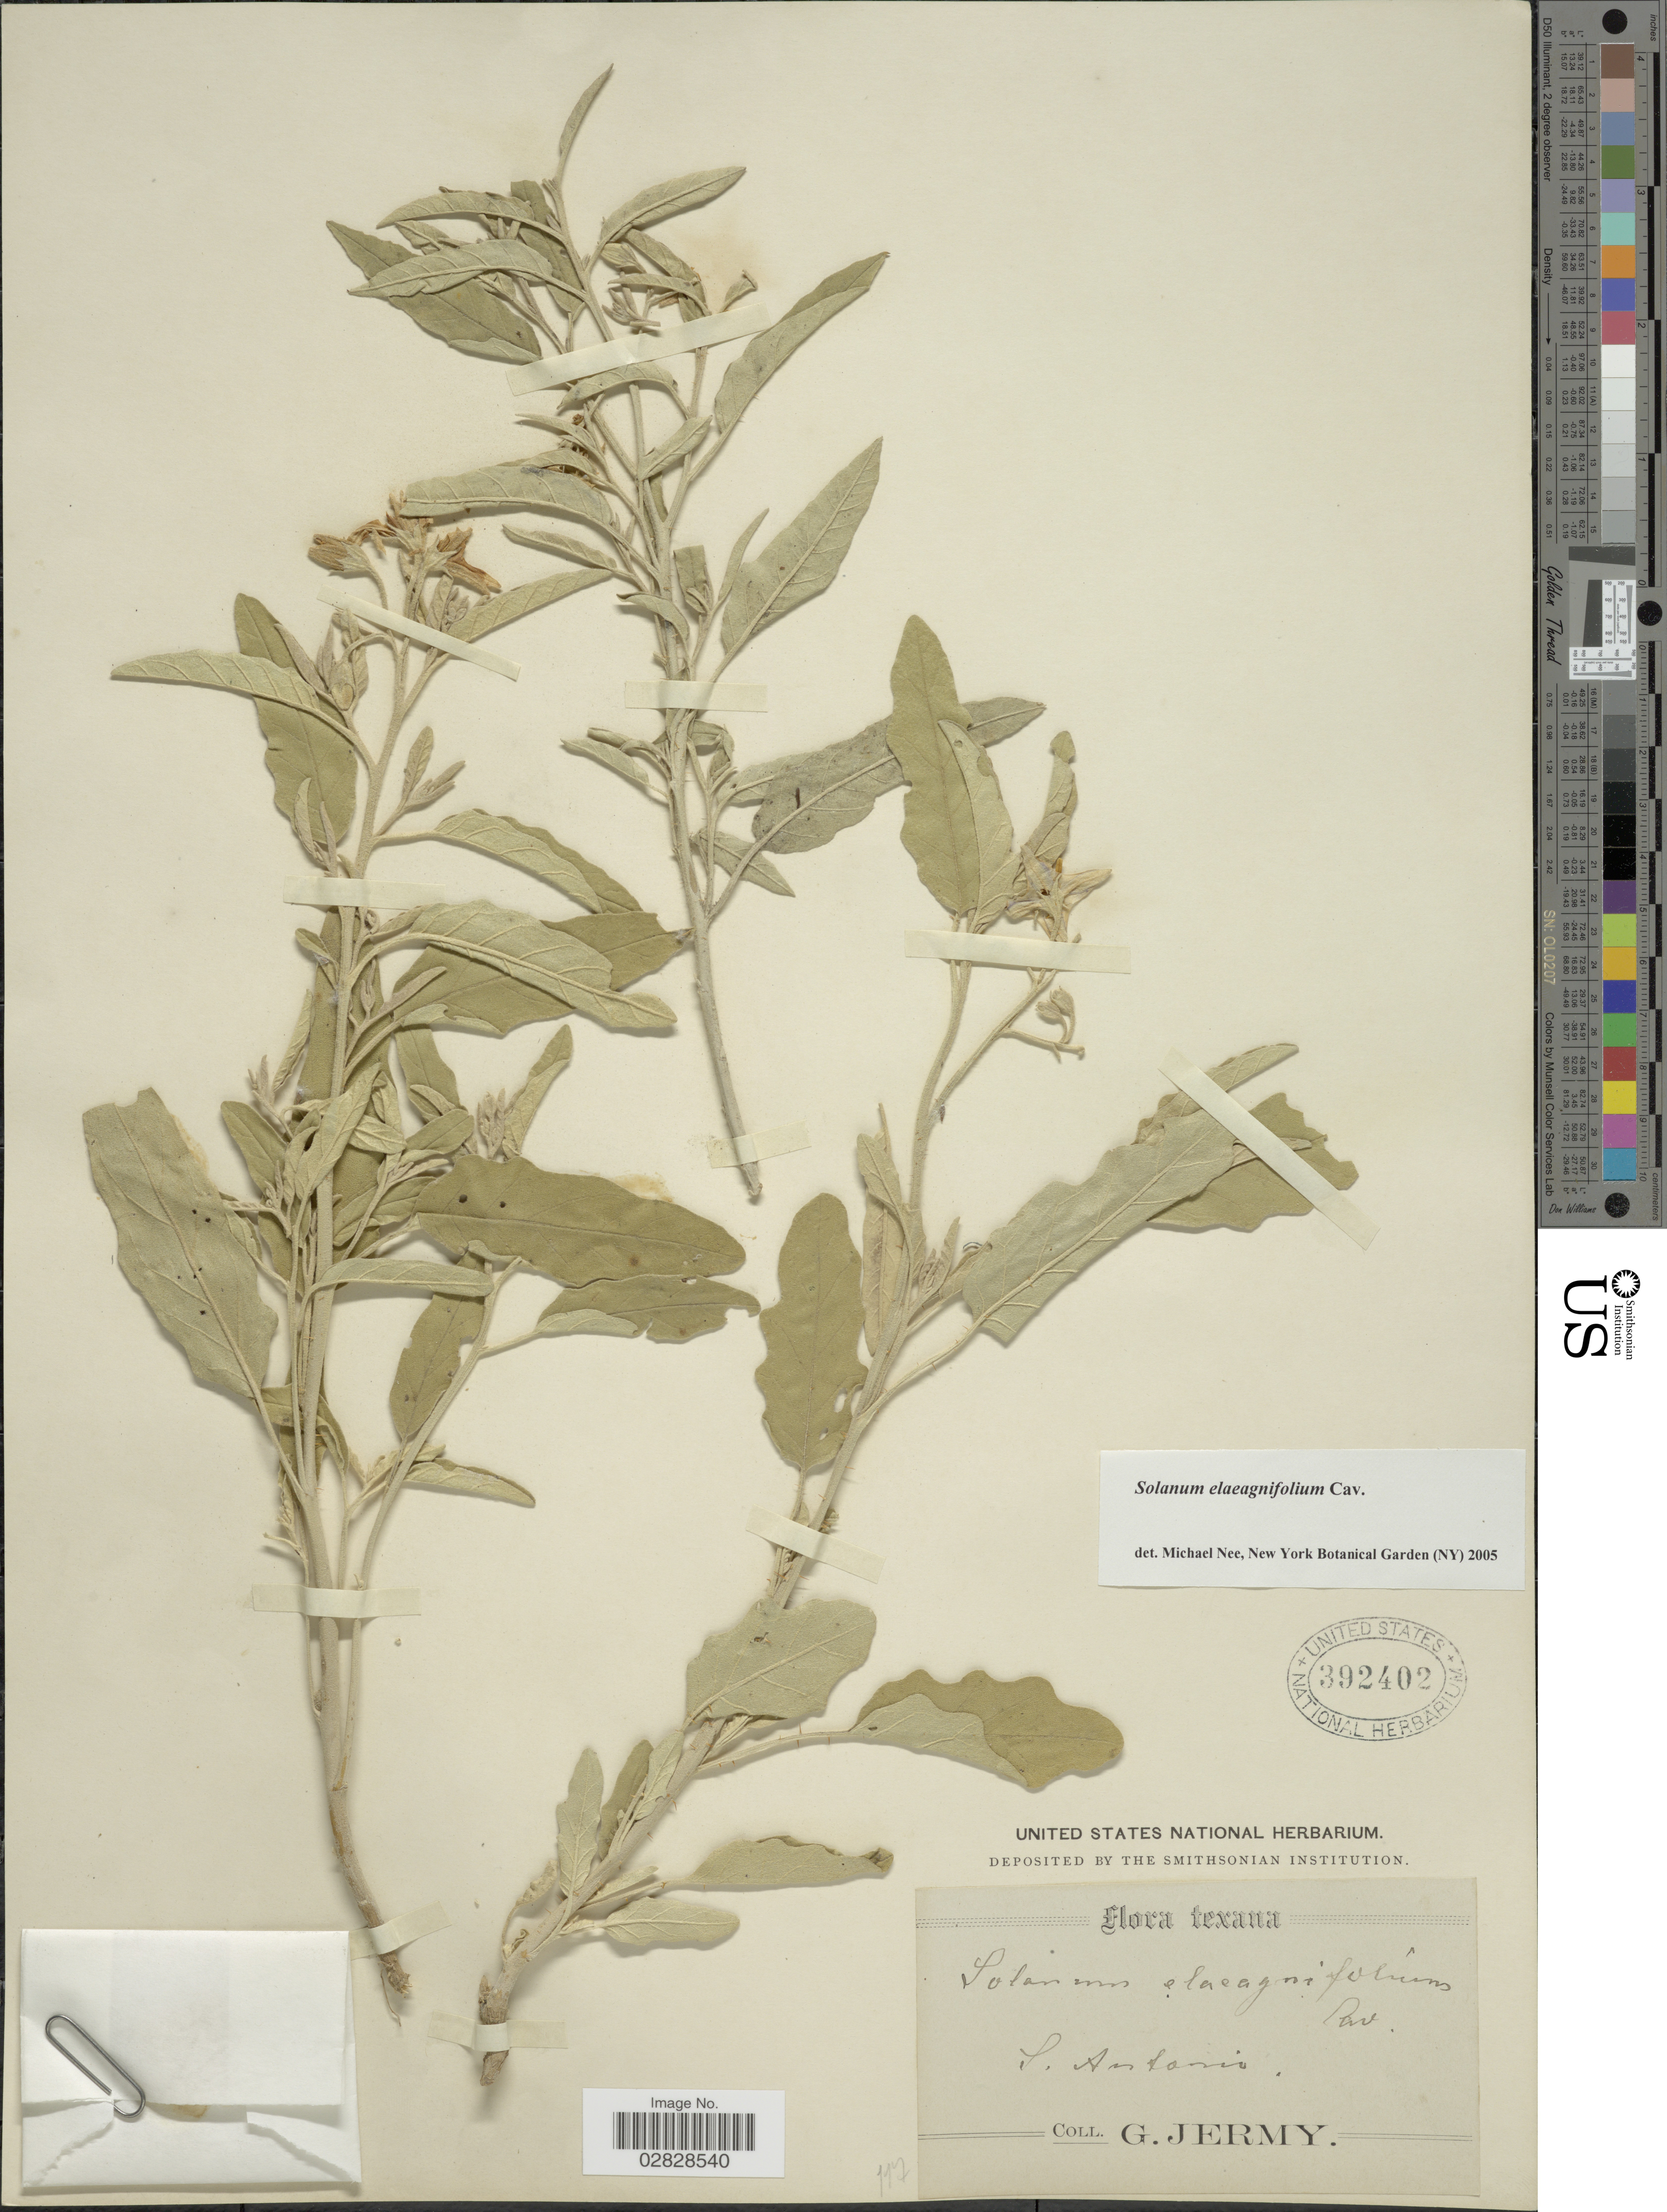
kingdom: Plantae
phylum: Tracheophyta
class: Magnoliopsida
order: Solanales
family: Solanaceae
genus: Solanum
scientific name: Solanum elaeagnifolium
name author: Cav.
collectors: G. Jermy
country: United States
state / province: Texas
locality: S. Antonio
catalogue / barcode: US 392402